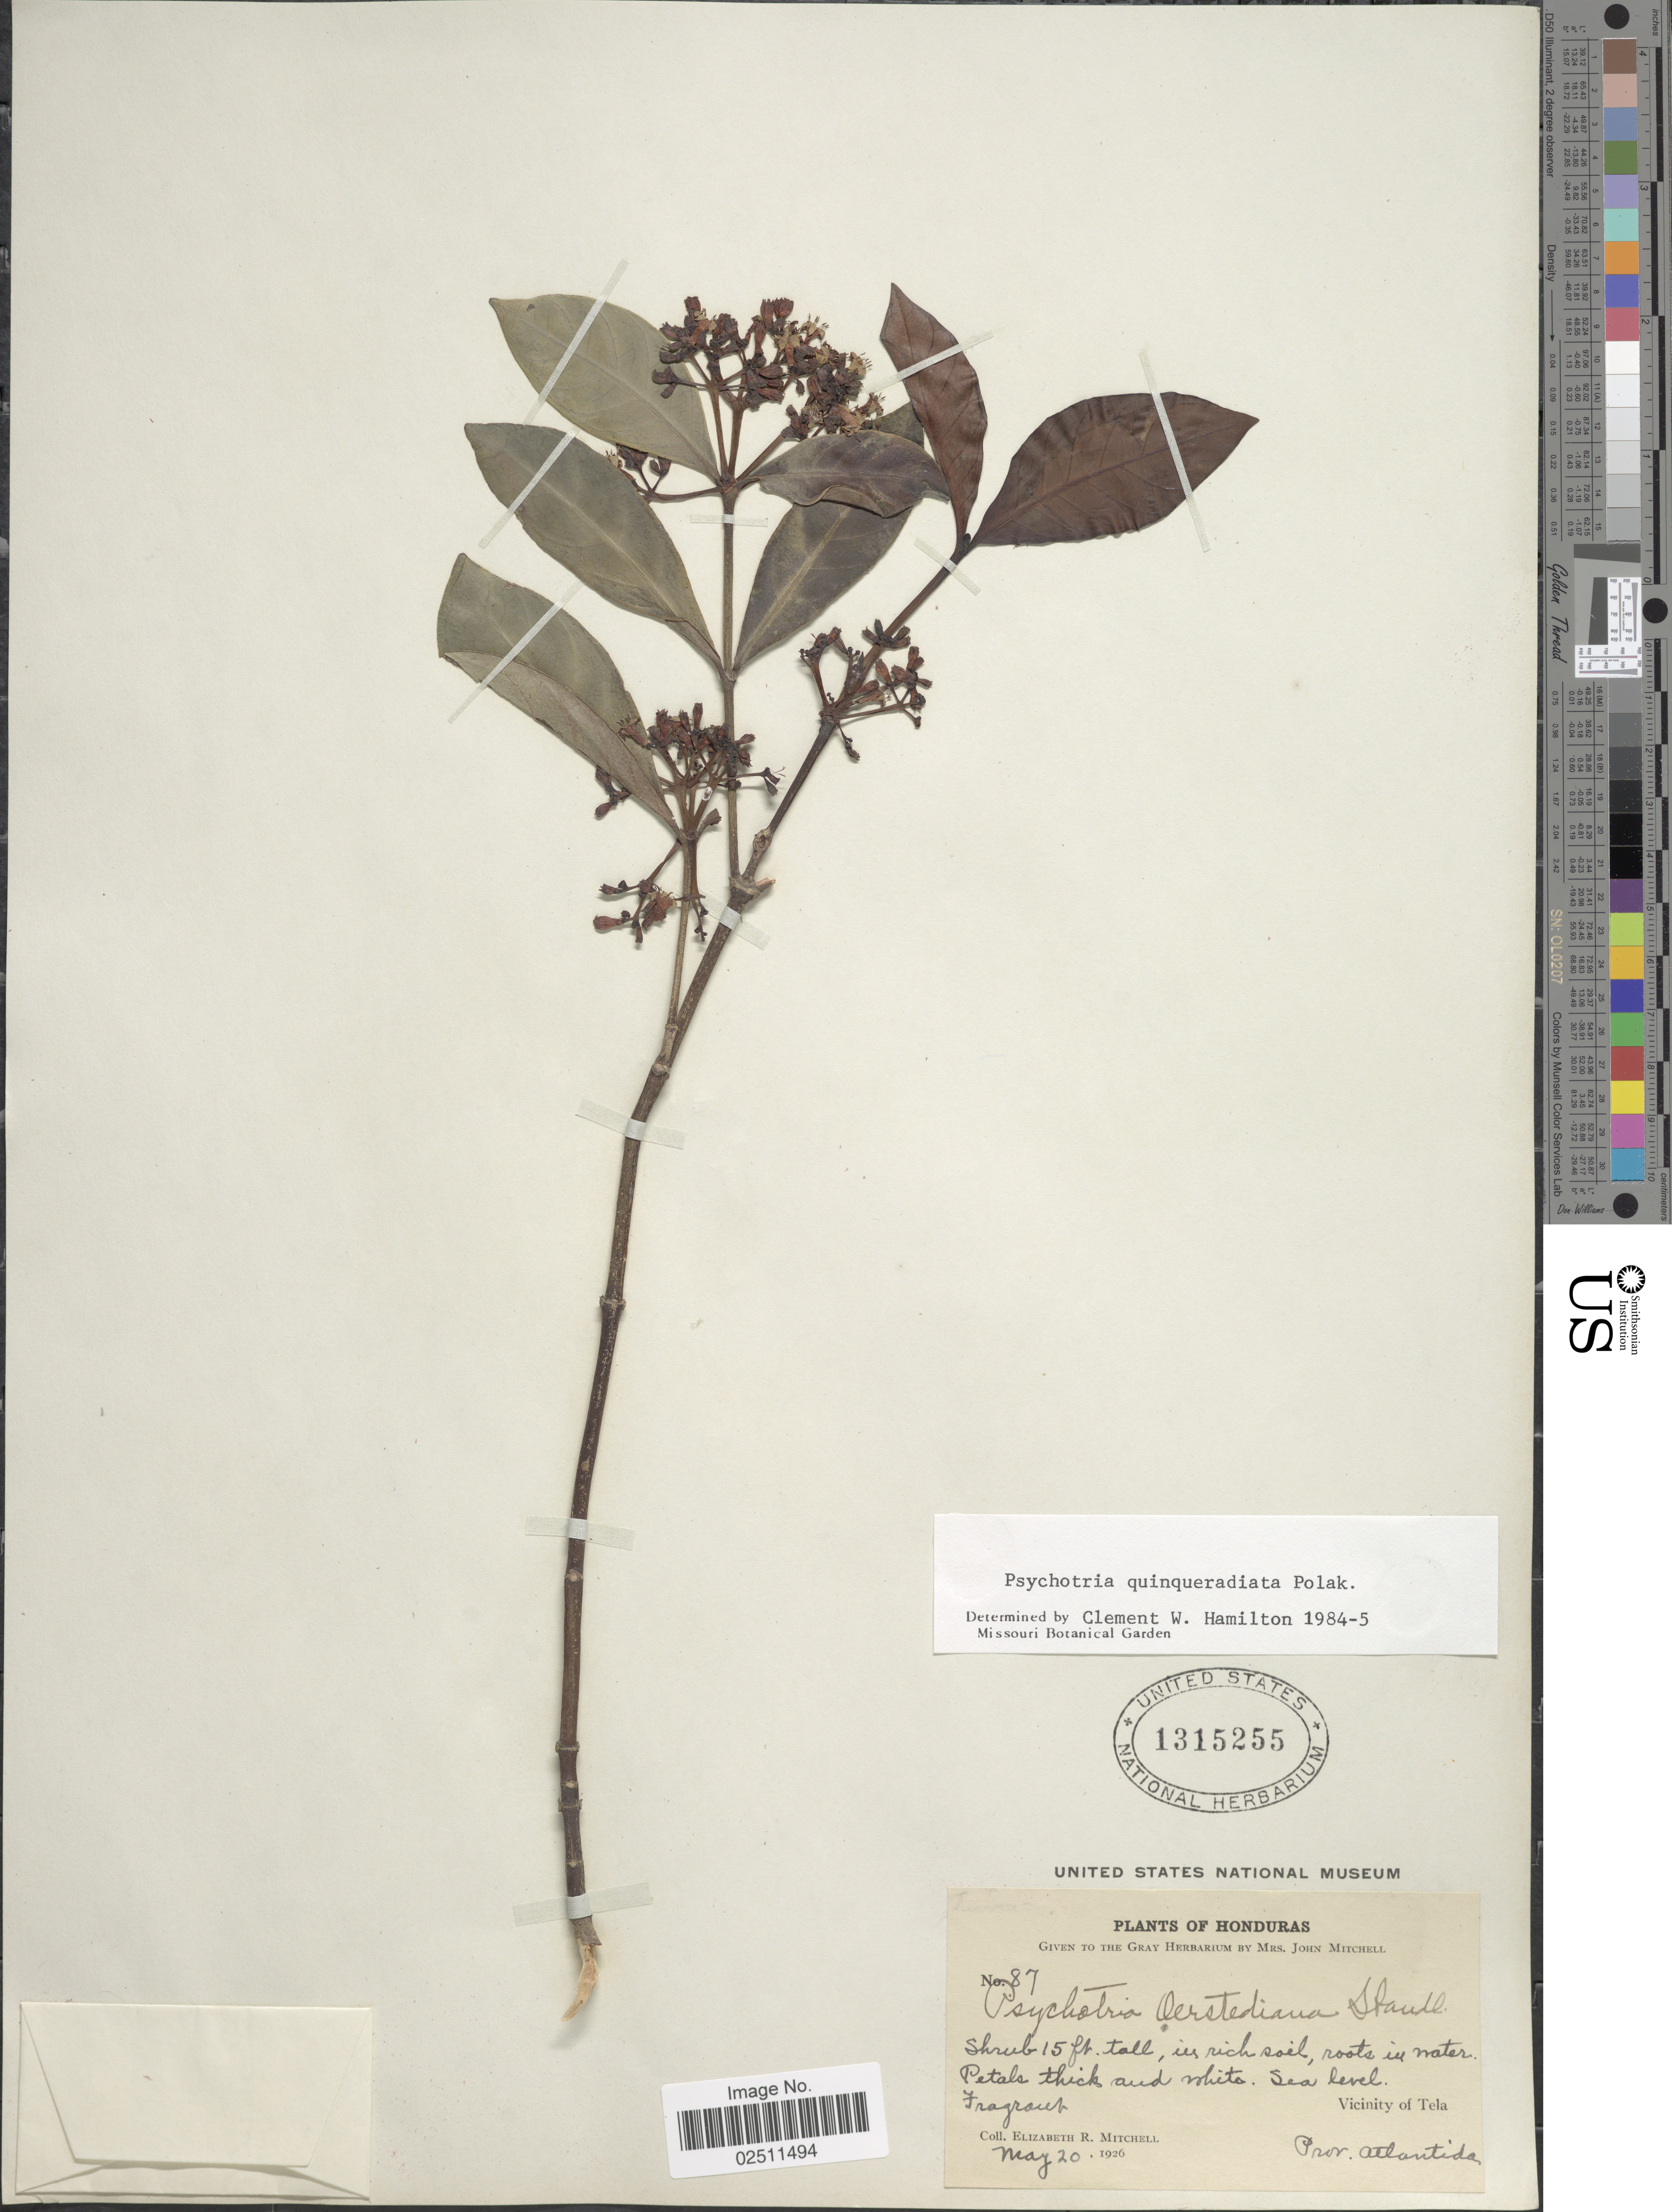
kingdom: Plantae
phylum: Tracheophyta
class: Magnoliopsida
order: Gentianales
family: Rubiaceae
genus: Psychotria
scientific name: Psychotria quinqueradiata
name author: Pol.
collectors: E. Mitchell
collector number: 87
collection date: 1926-05-20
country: Honduras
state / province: Atlántida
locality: Vicinity of Tela, Prov. Atlantida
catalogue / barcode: US 1315255